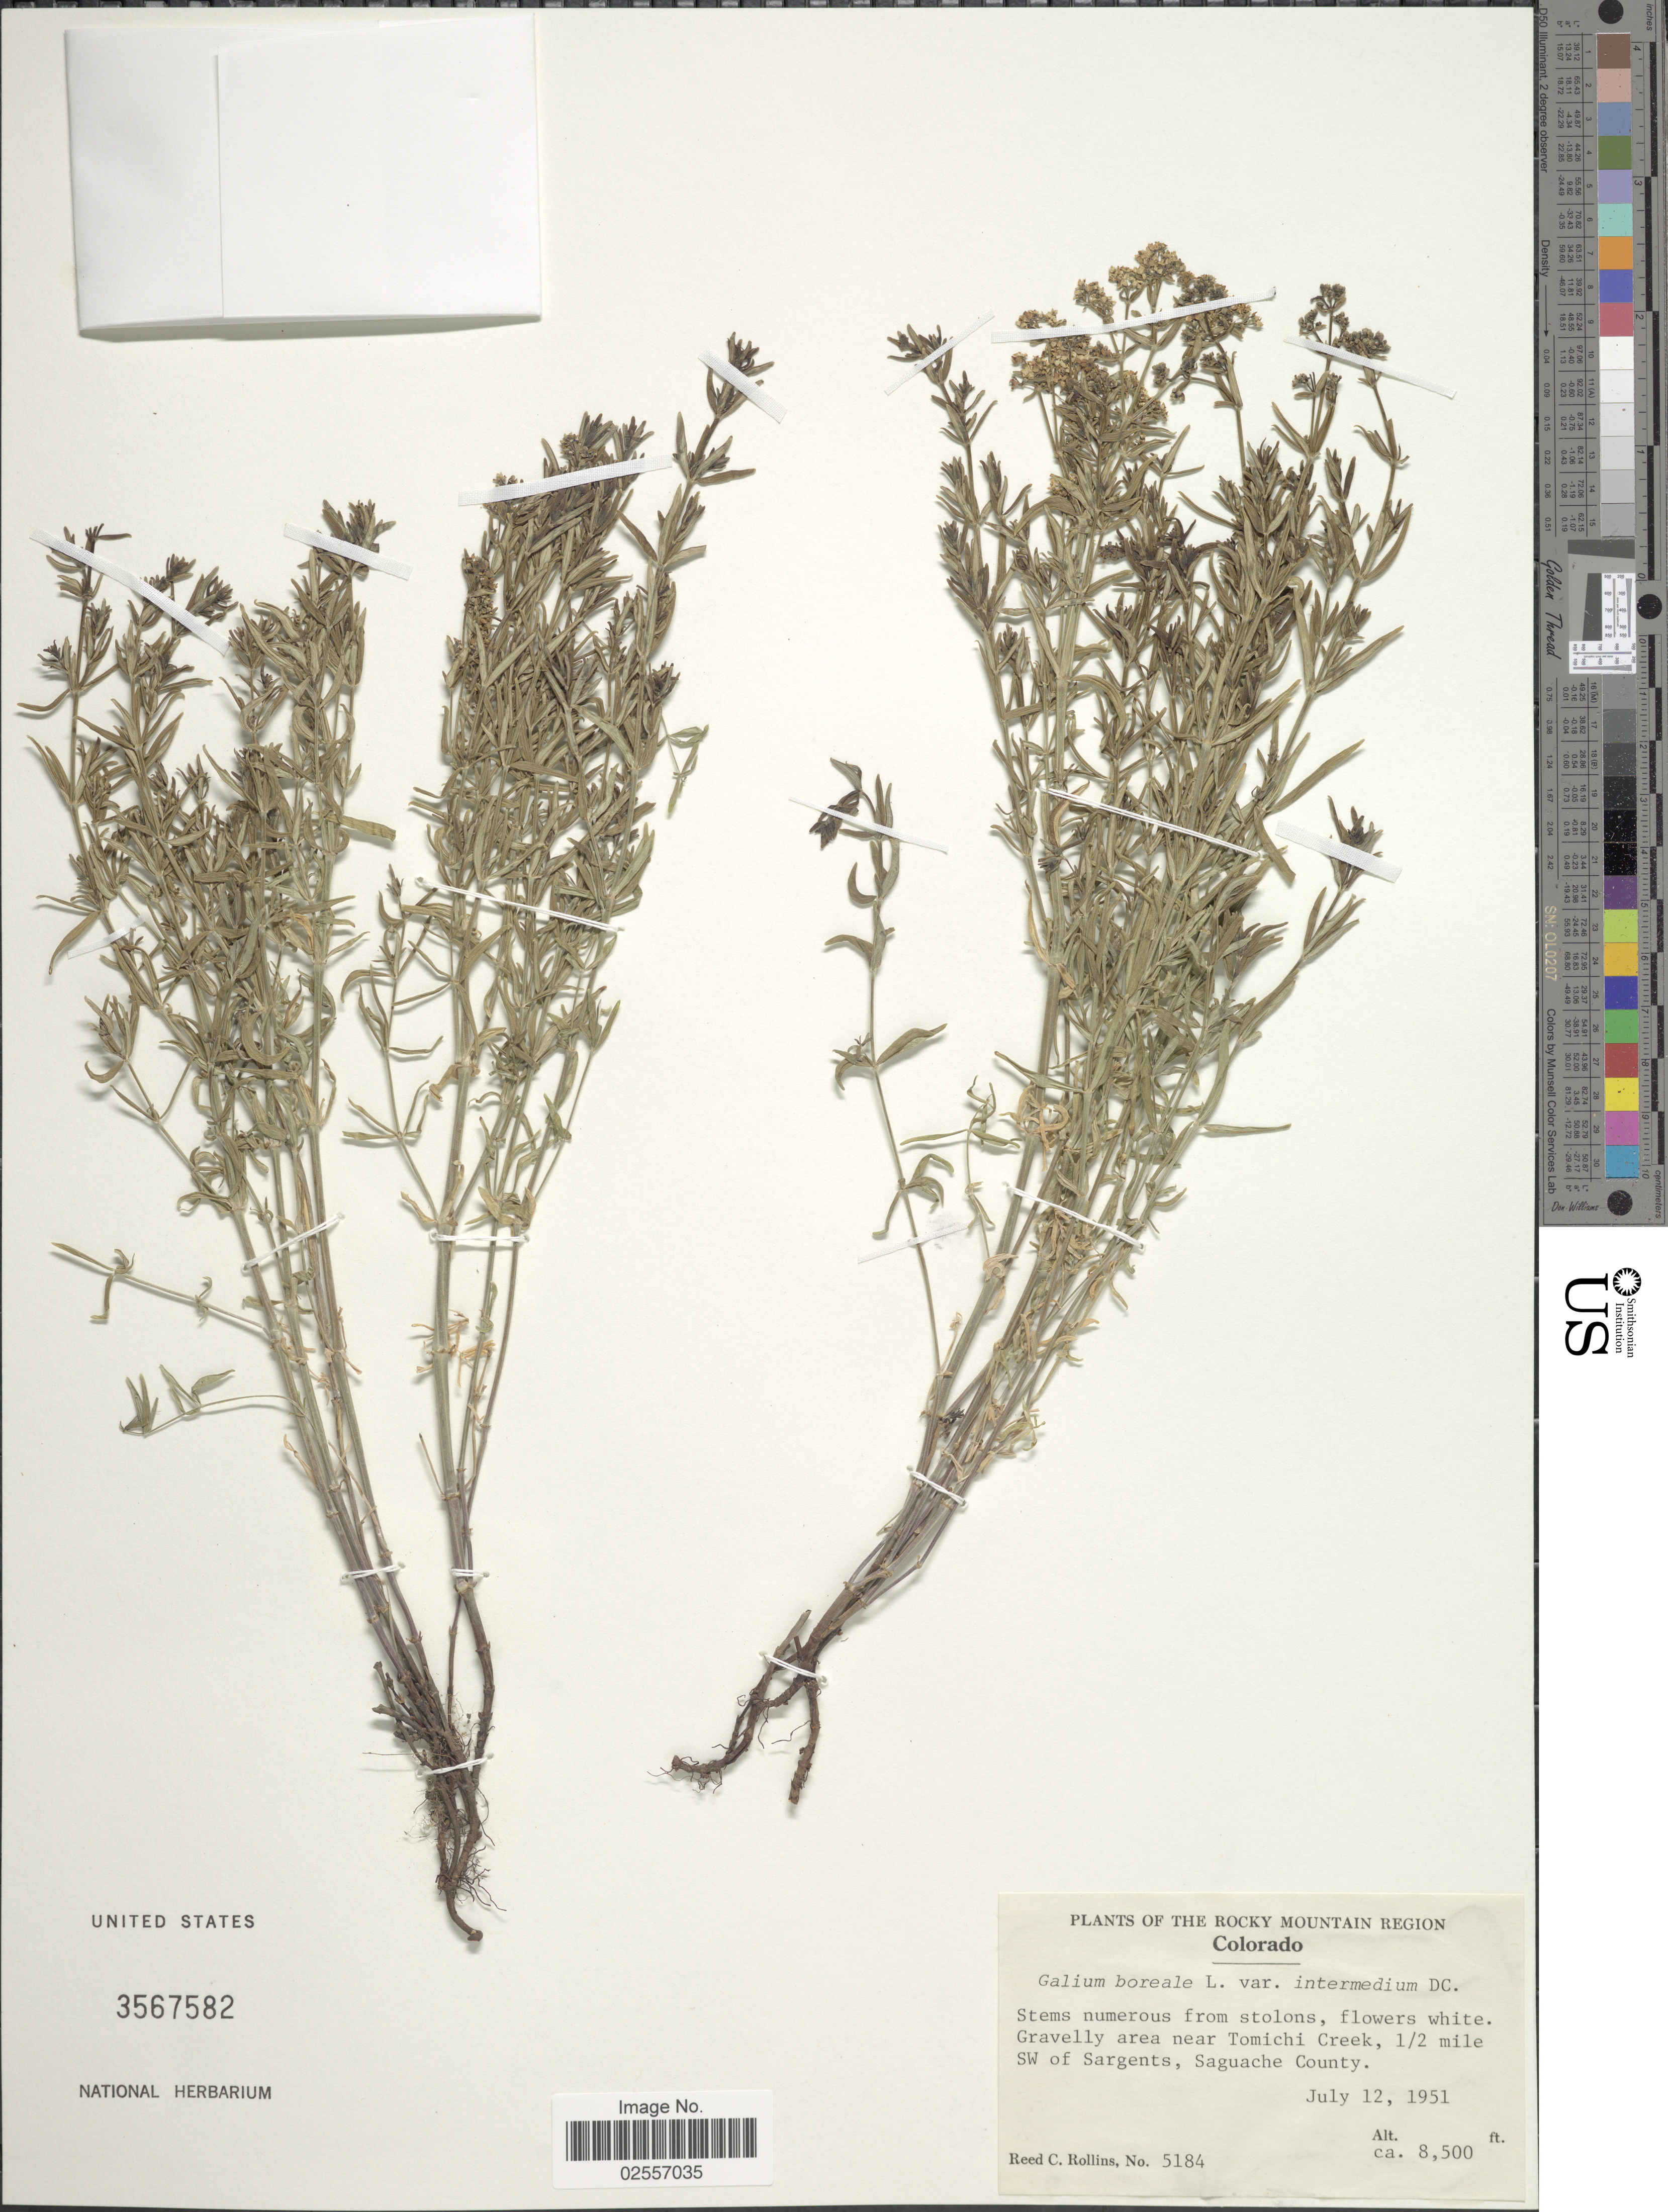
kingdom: Plantae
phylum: Tracheophyta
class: Magnoliopsida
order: Gentianales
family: Rubiaceae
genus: Galium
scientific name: Galium boreale L.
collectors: R. C. Rollins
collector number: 5184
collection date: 1951-07-12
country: United States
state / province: Colorado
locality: Rocky Mountain Region, near Tomichi Creek, ½ mileSW of Sargents, Saguache County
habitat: gravelly area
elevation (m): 2591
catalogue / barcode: US 3567582